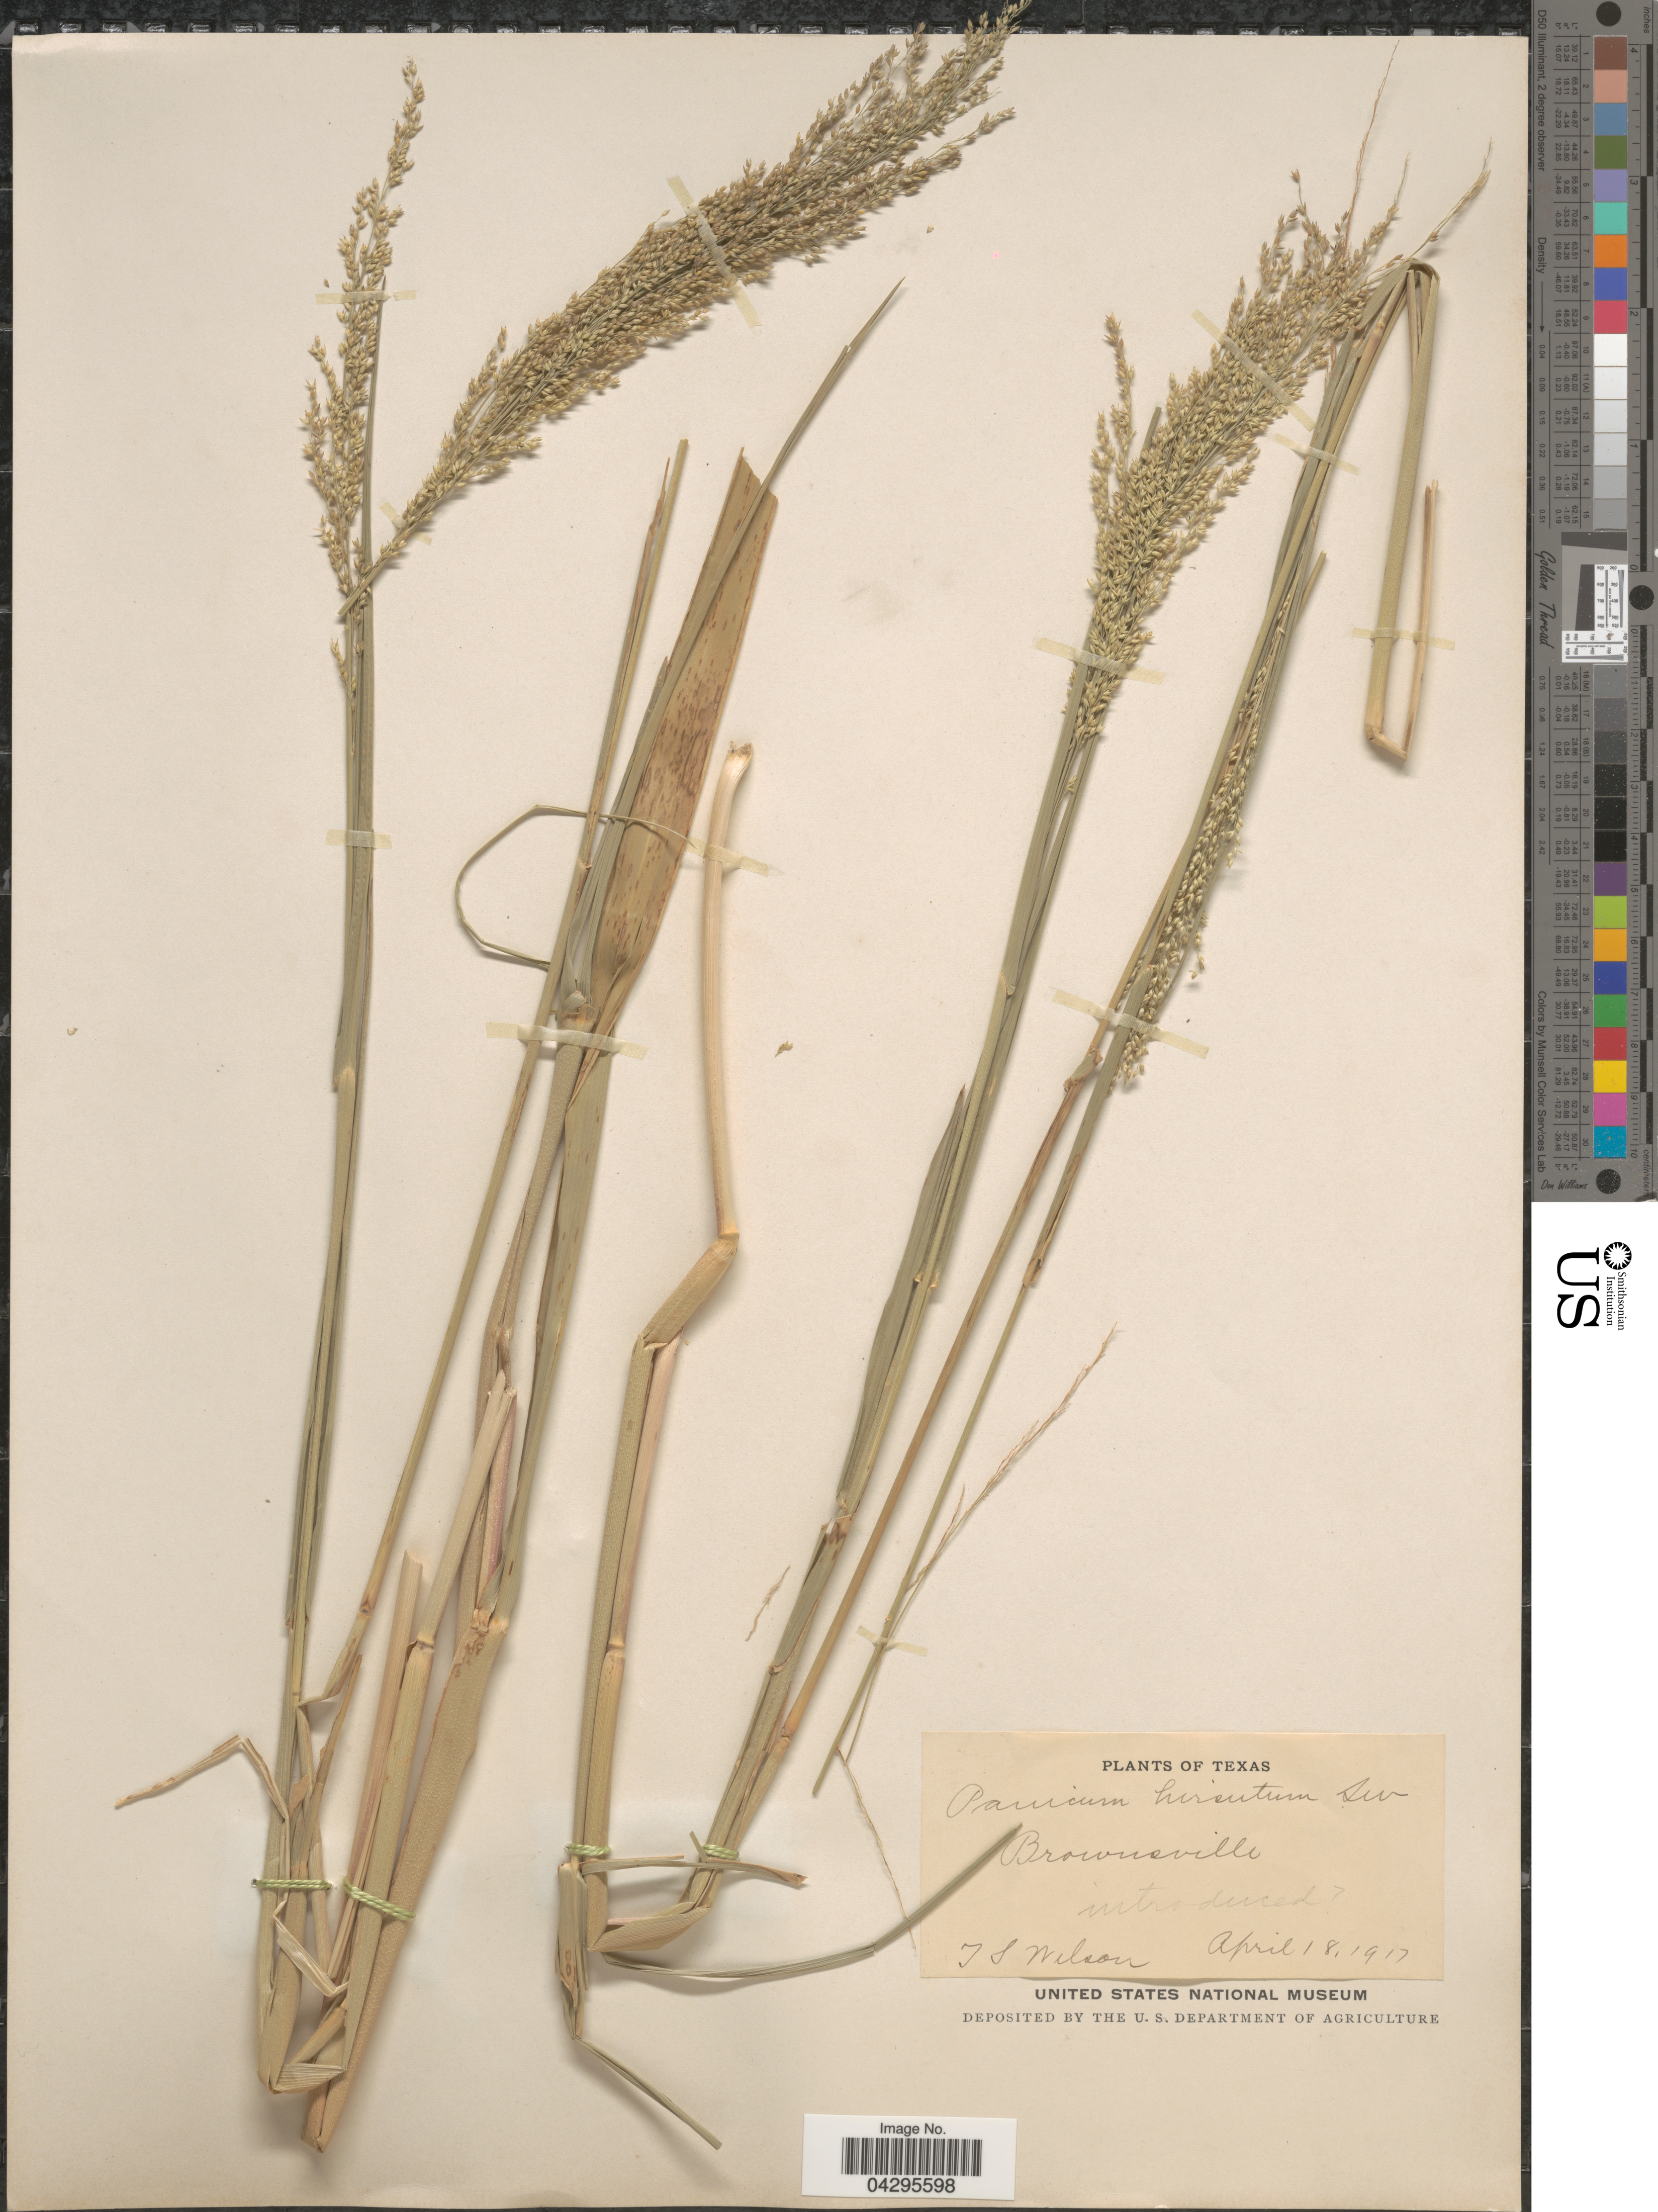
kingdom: Plantae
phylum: Tracheophyta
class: Liliopsida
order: Poales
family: Poaceae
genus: Panicum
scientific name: Panicum hirsutum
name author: Sw.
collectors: J. S. Wilson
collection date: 1917-04-18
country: United States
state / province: Texas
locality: Brownsville.